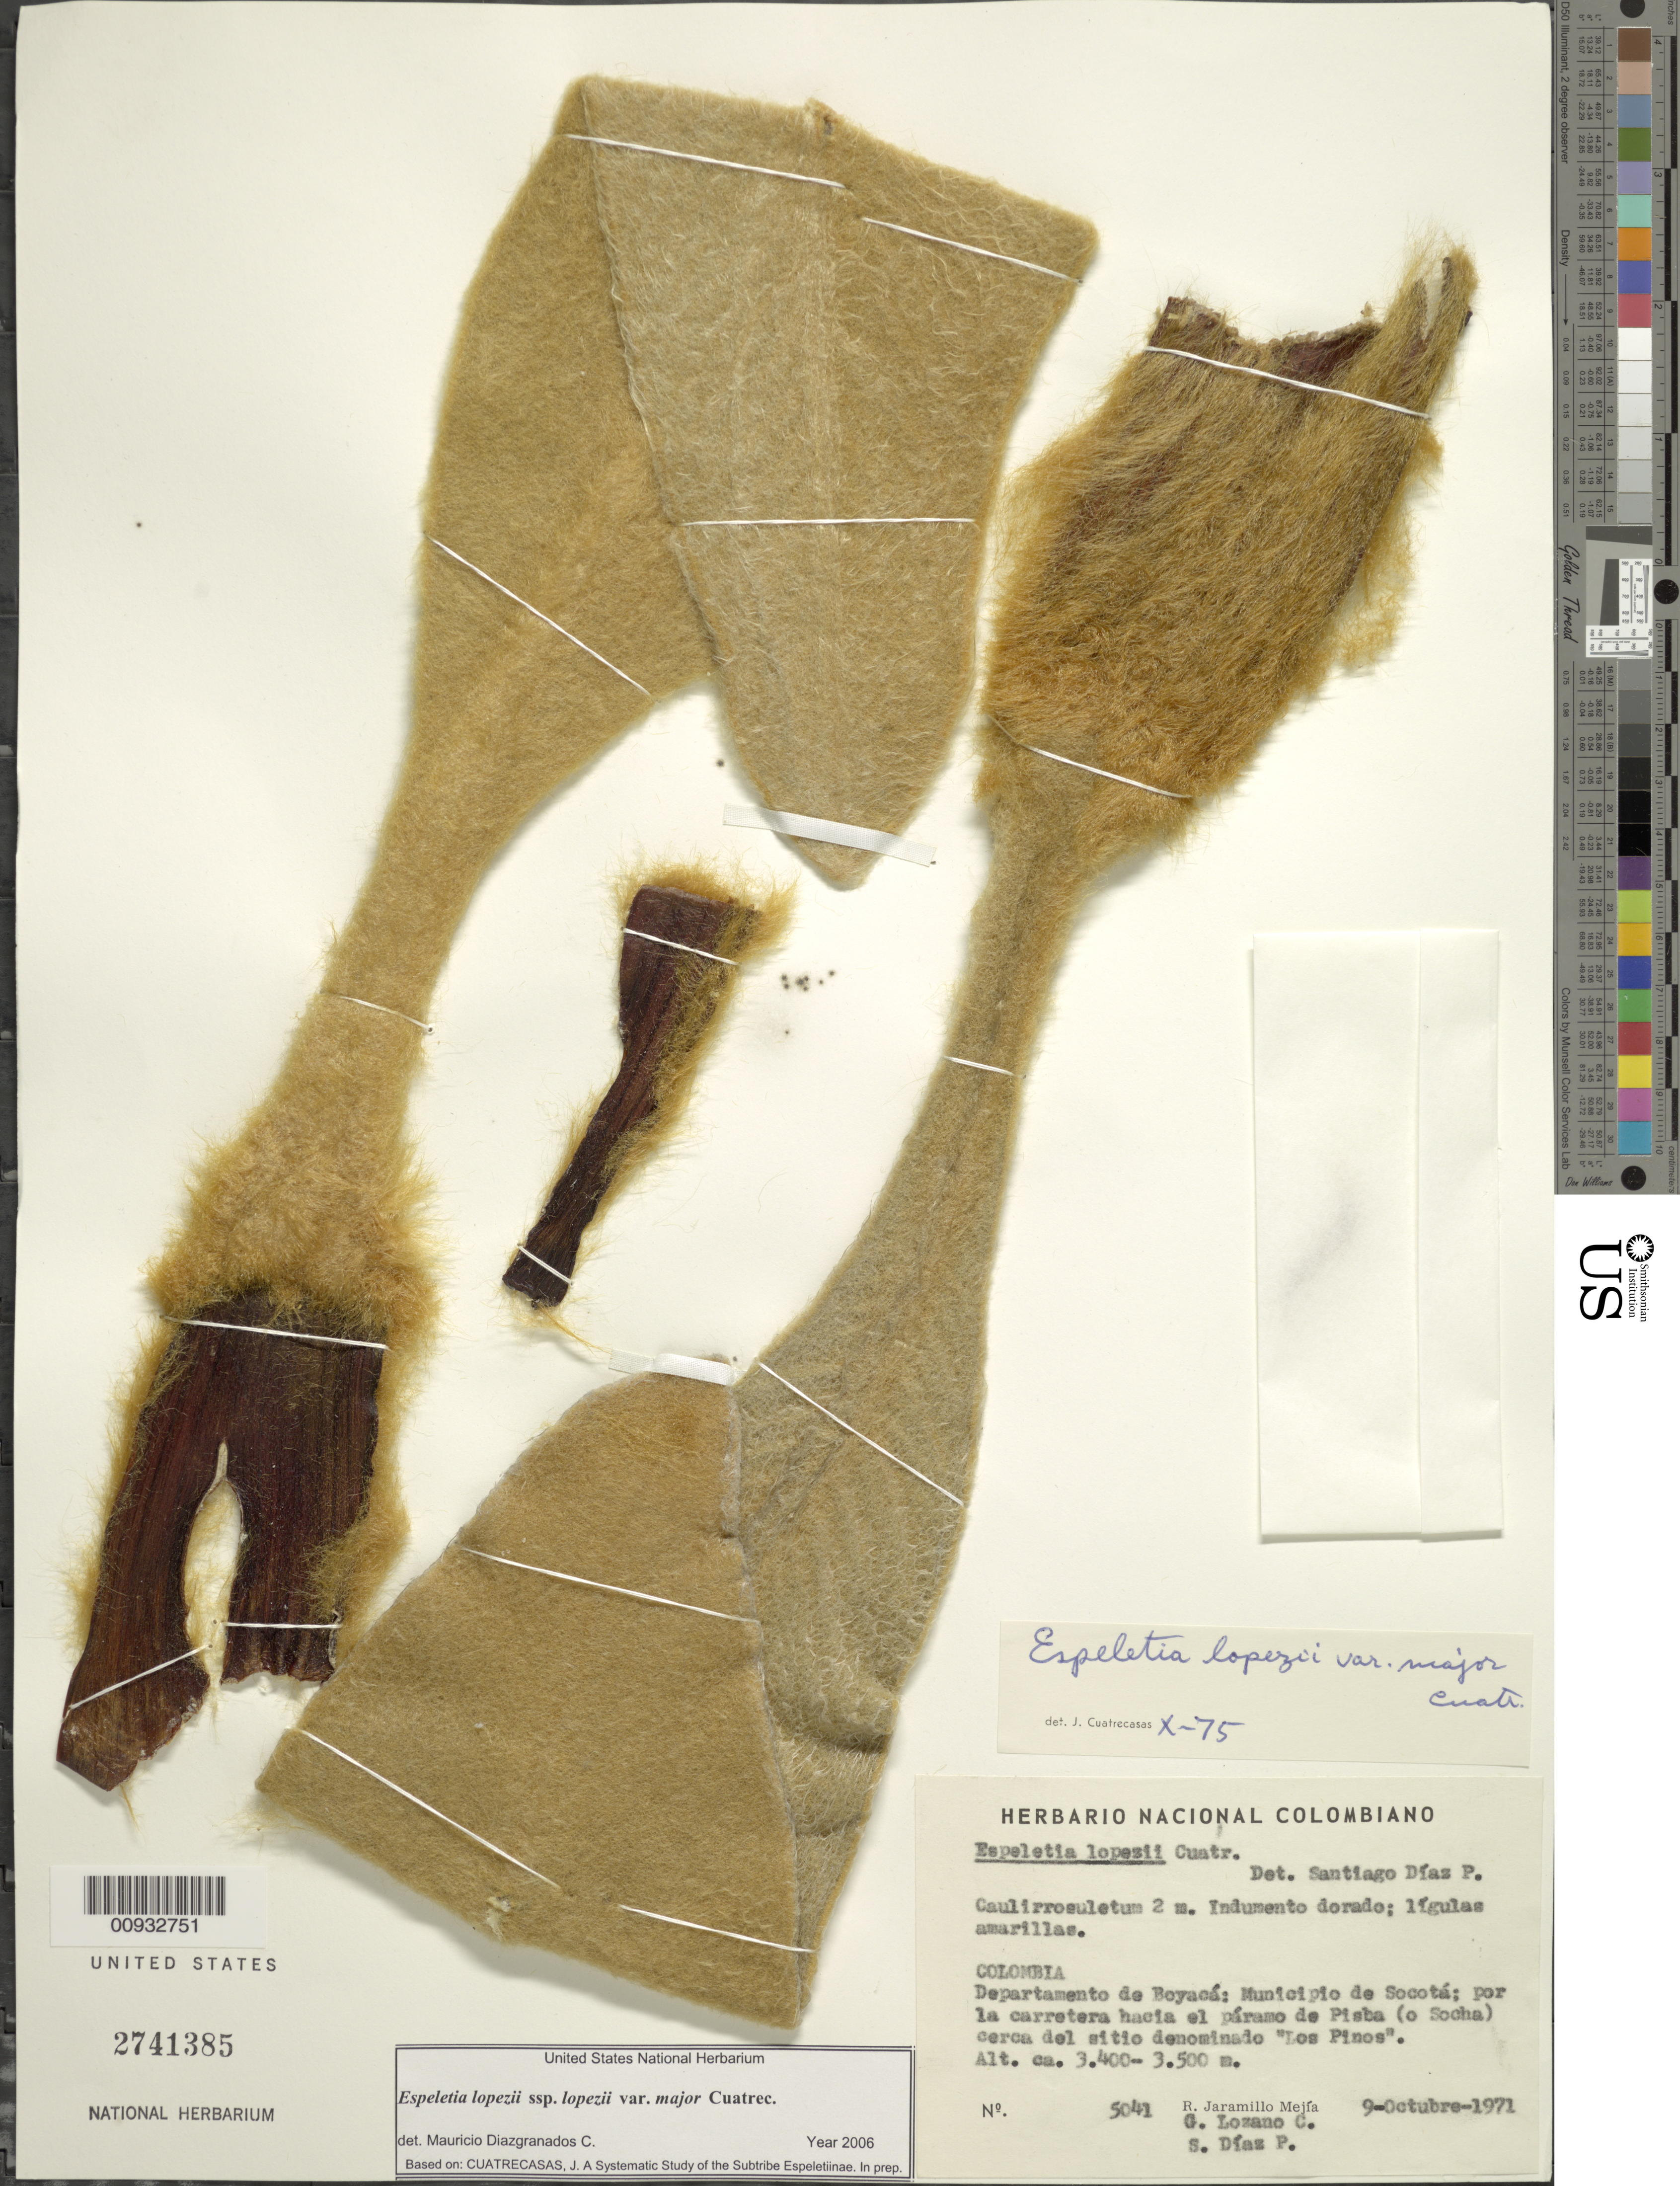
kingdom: Plantae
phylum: Tracheophyta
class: Magnoliopsida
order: Asterales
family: Asteraceae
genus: Espeletia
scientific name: Espeletia lopezii var. major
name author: Cuatrec.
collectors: R. Jaramillo M., G. Lozano-Contreras & S. Díaz Píedrahíta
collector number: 5041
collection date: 1971-10-09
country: Colombia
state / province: Boyacá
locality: Municipio de Socota; por la carretera hacia el paramo de Pisba (o socha) cerca del sitio denominado "Los Pinos"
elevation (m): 3400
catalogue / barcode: US 2741385